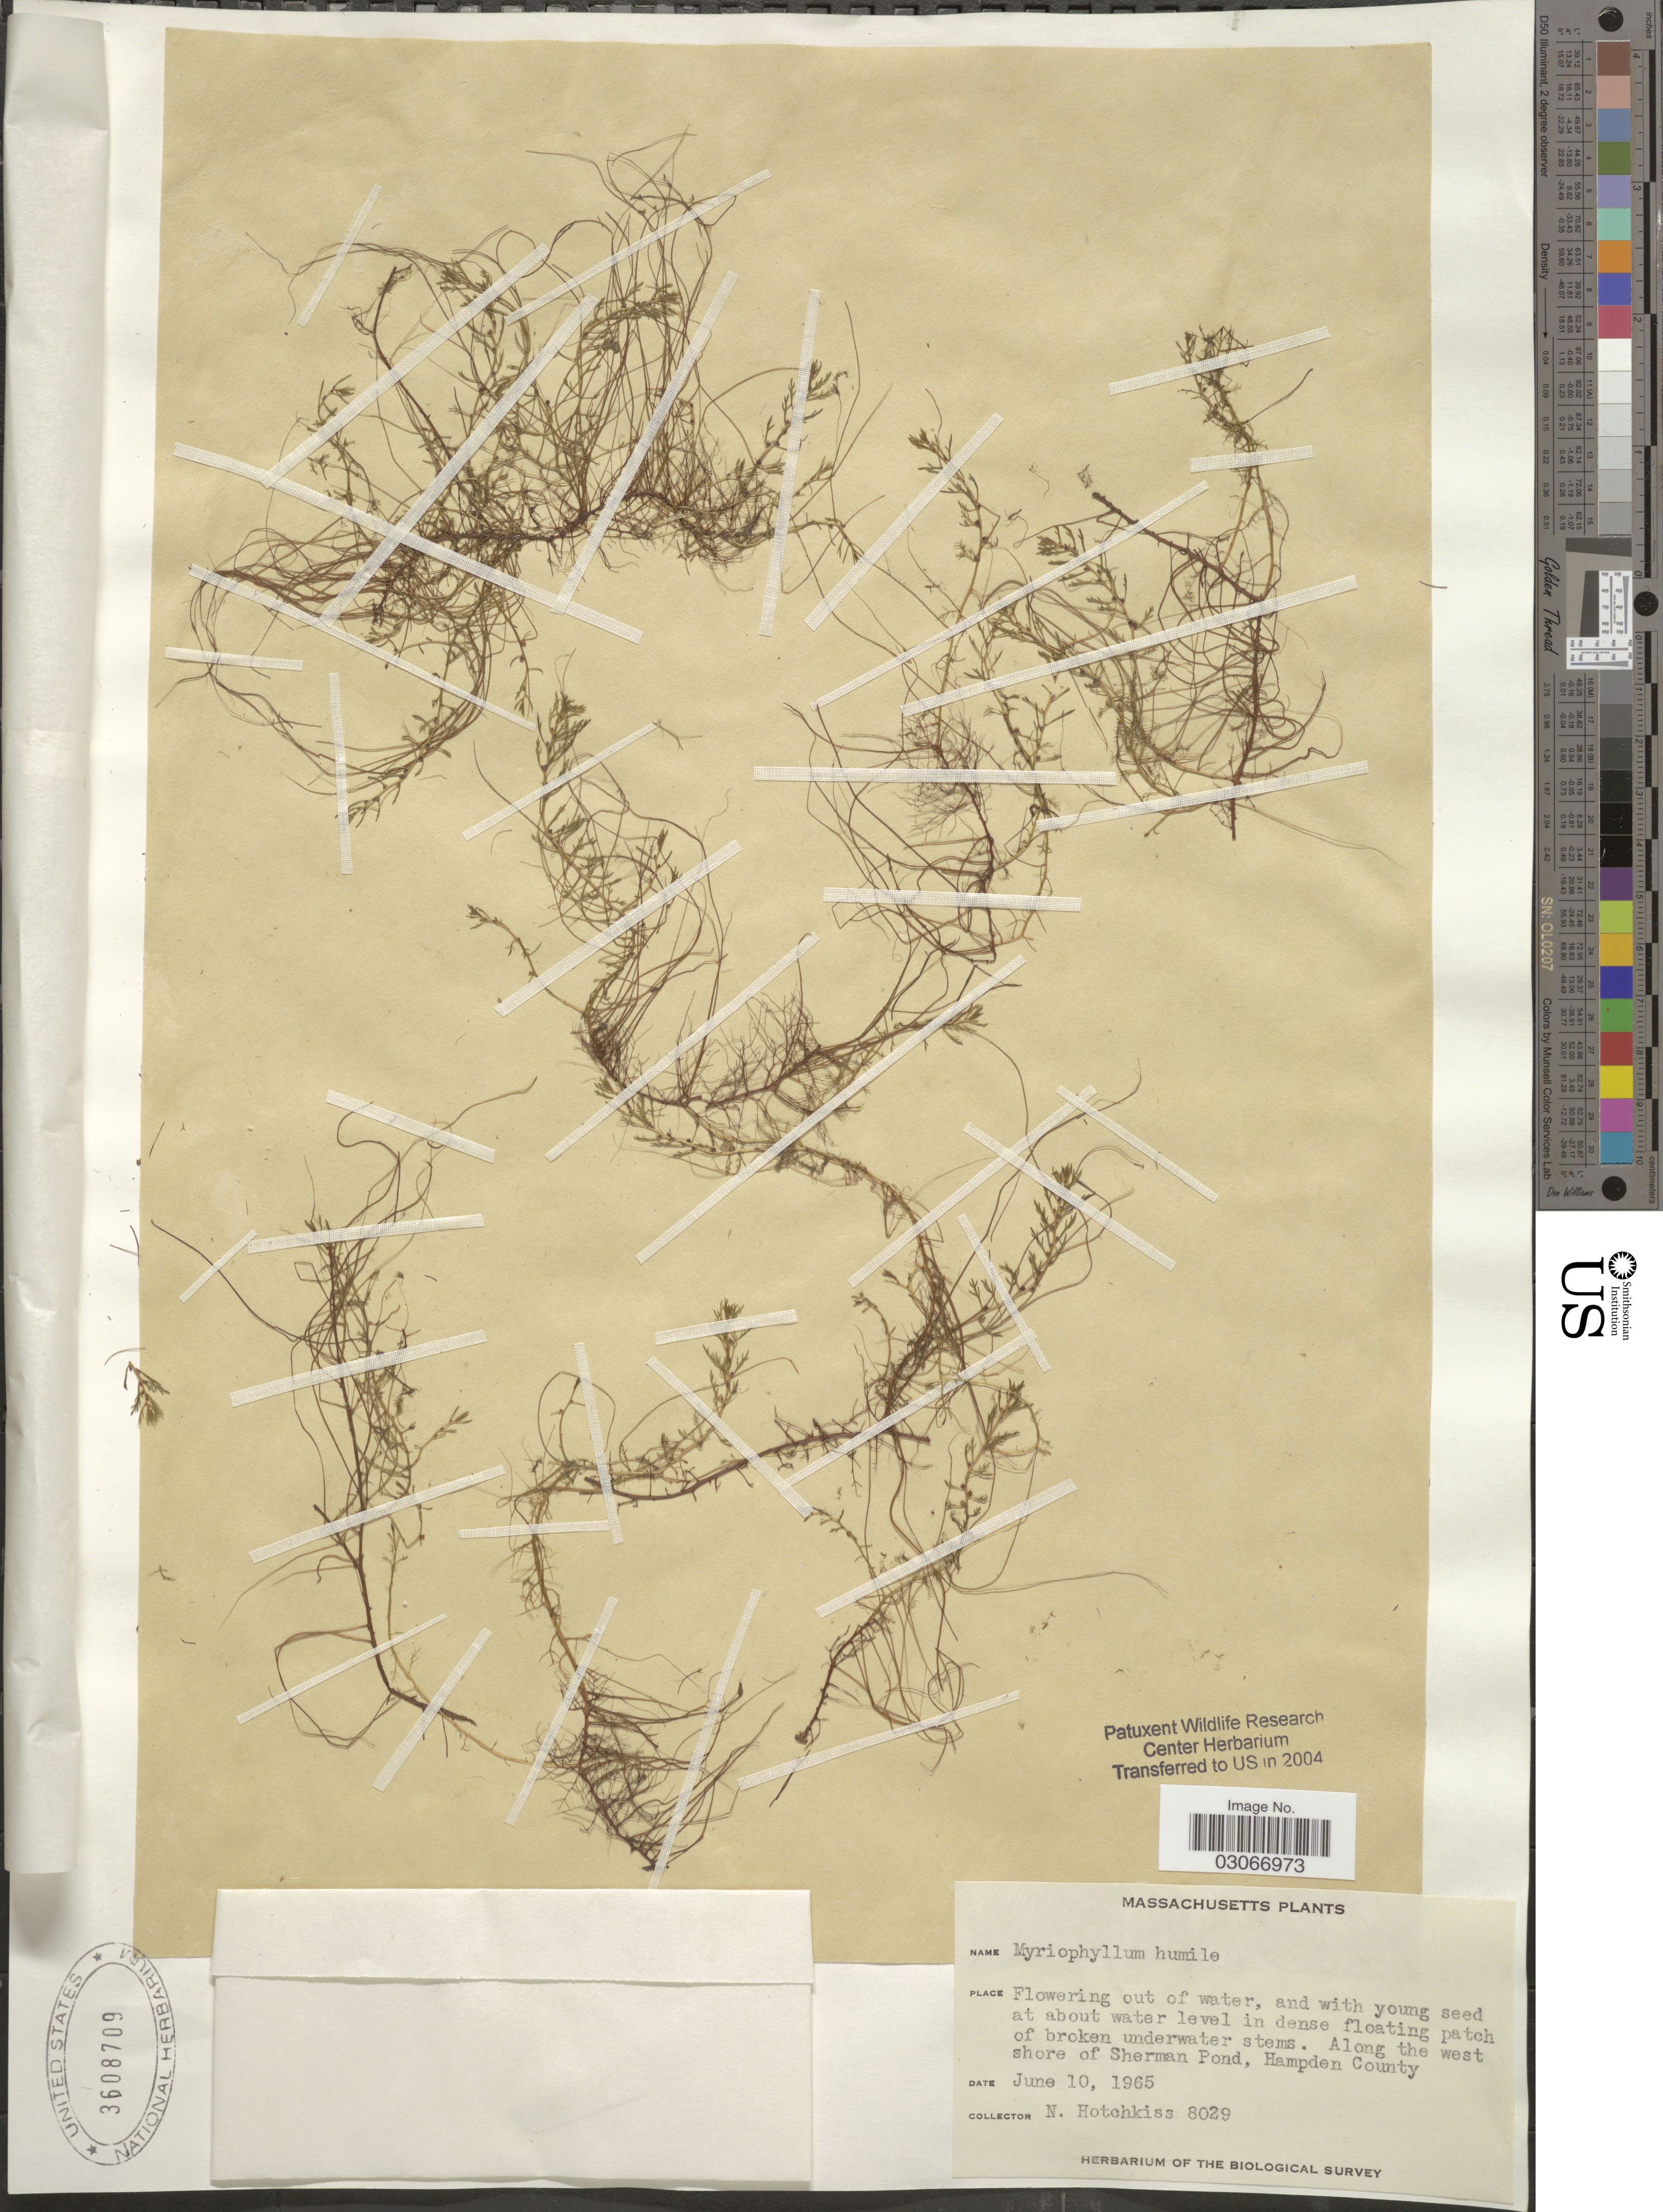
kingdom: Plantae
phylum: Tracheophyta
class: Magnoliopsida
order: Saxifragales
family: Haloragaceae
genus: Myriophyllum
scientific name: Myriophyllum humile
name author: (Raf.) Morong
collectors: N. Hotchkiss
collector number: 8029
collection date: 1965-06-10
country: United States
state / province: Massachusetts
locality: Along the west shore of Sherman Pond, Hampden County.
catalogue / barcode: US 3608709